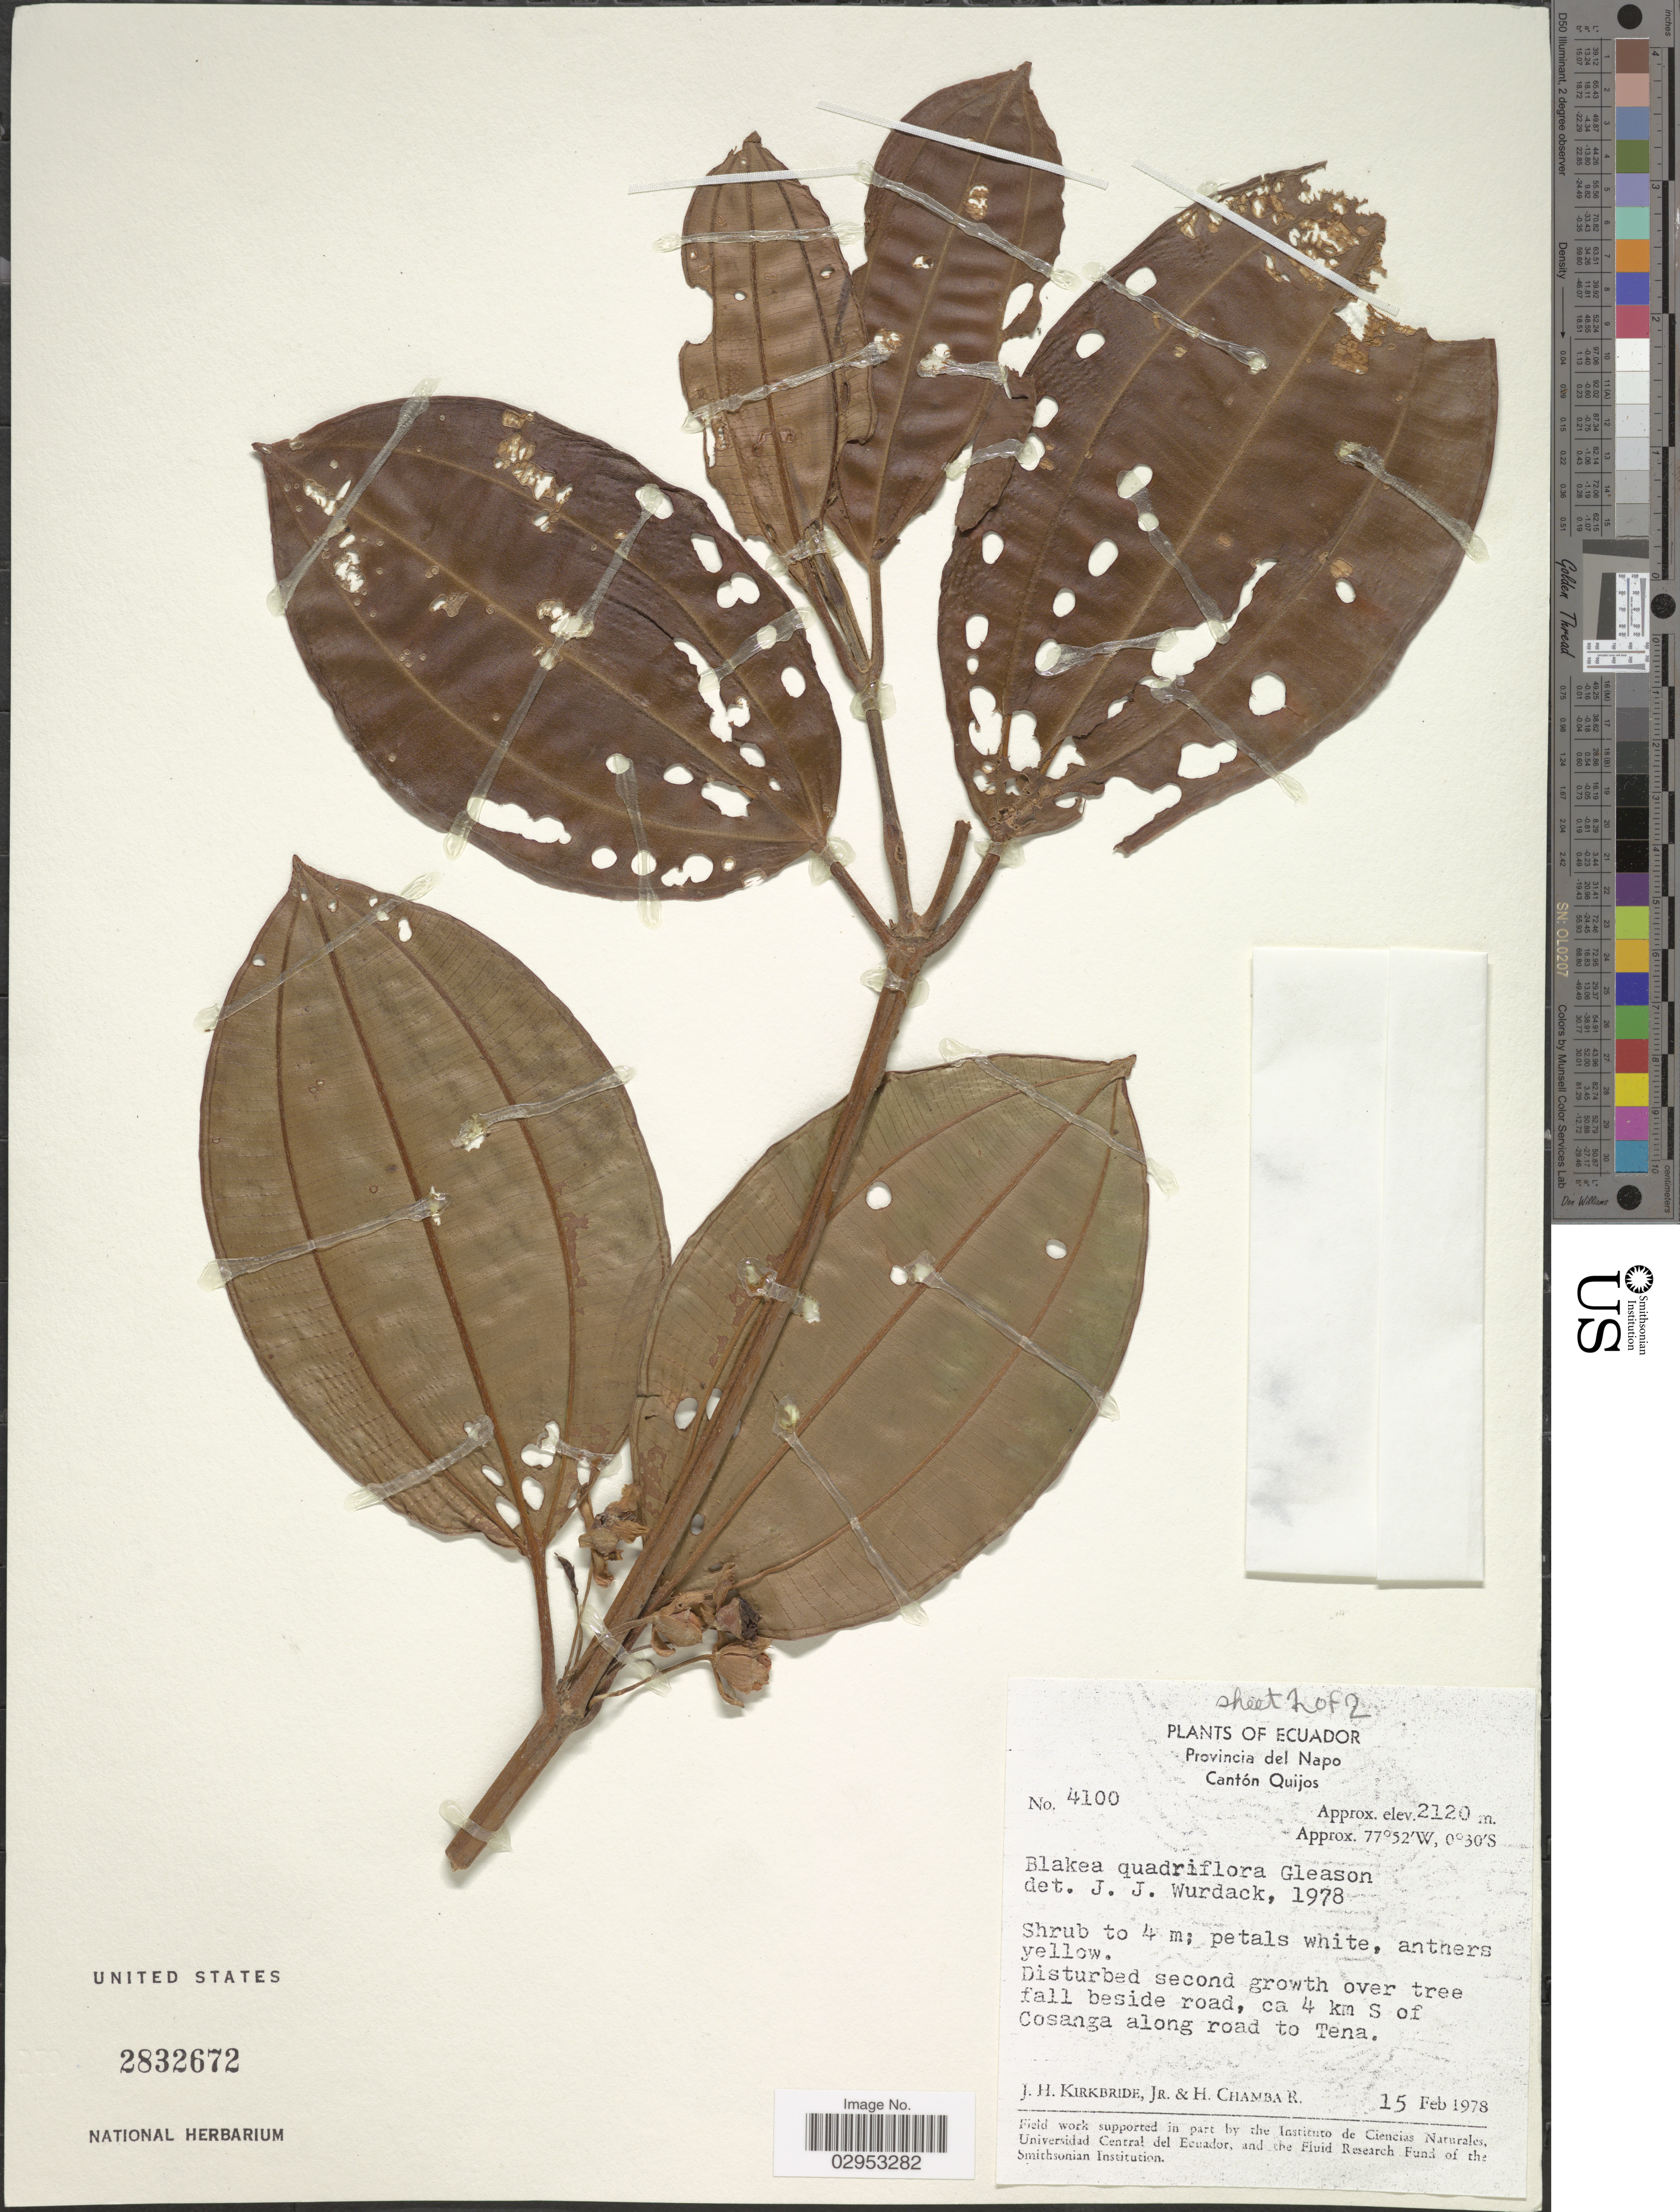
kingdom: Plantae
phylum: Tracheophyta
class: Magnoliopsida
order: Myrtales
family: Melastomataceae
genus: Blakea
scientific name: Blakea quadriflora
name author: Gleason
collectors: J. H. Kirkbride & H. Chamba R.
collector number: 4100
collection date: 1978-02-15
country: Ecuador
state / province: Napo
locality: Cantón Quijos. Beside road, ca 4 km S of Cosanga along road to Tena.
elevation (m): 2120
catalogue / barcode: US 2832672